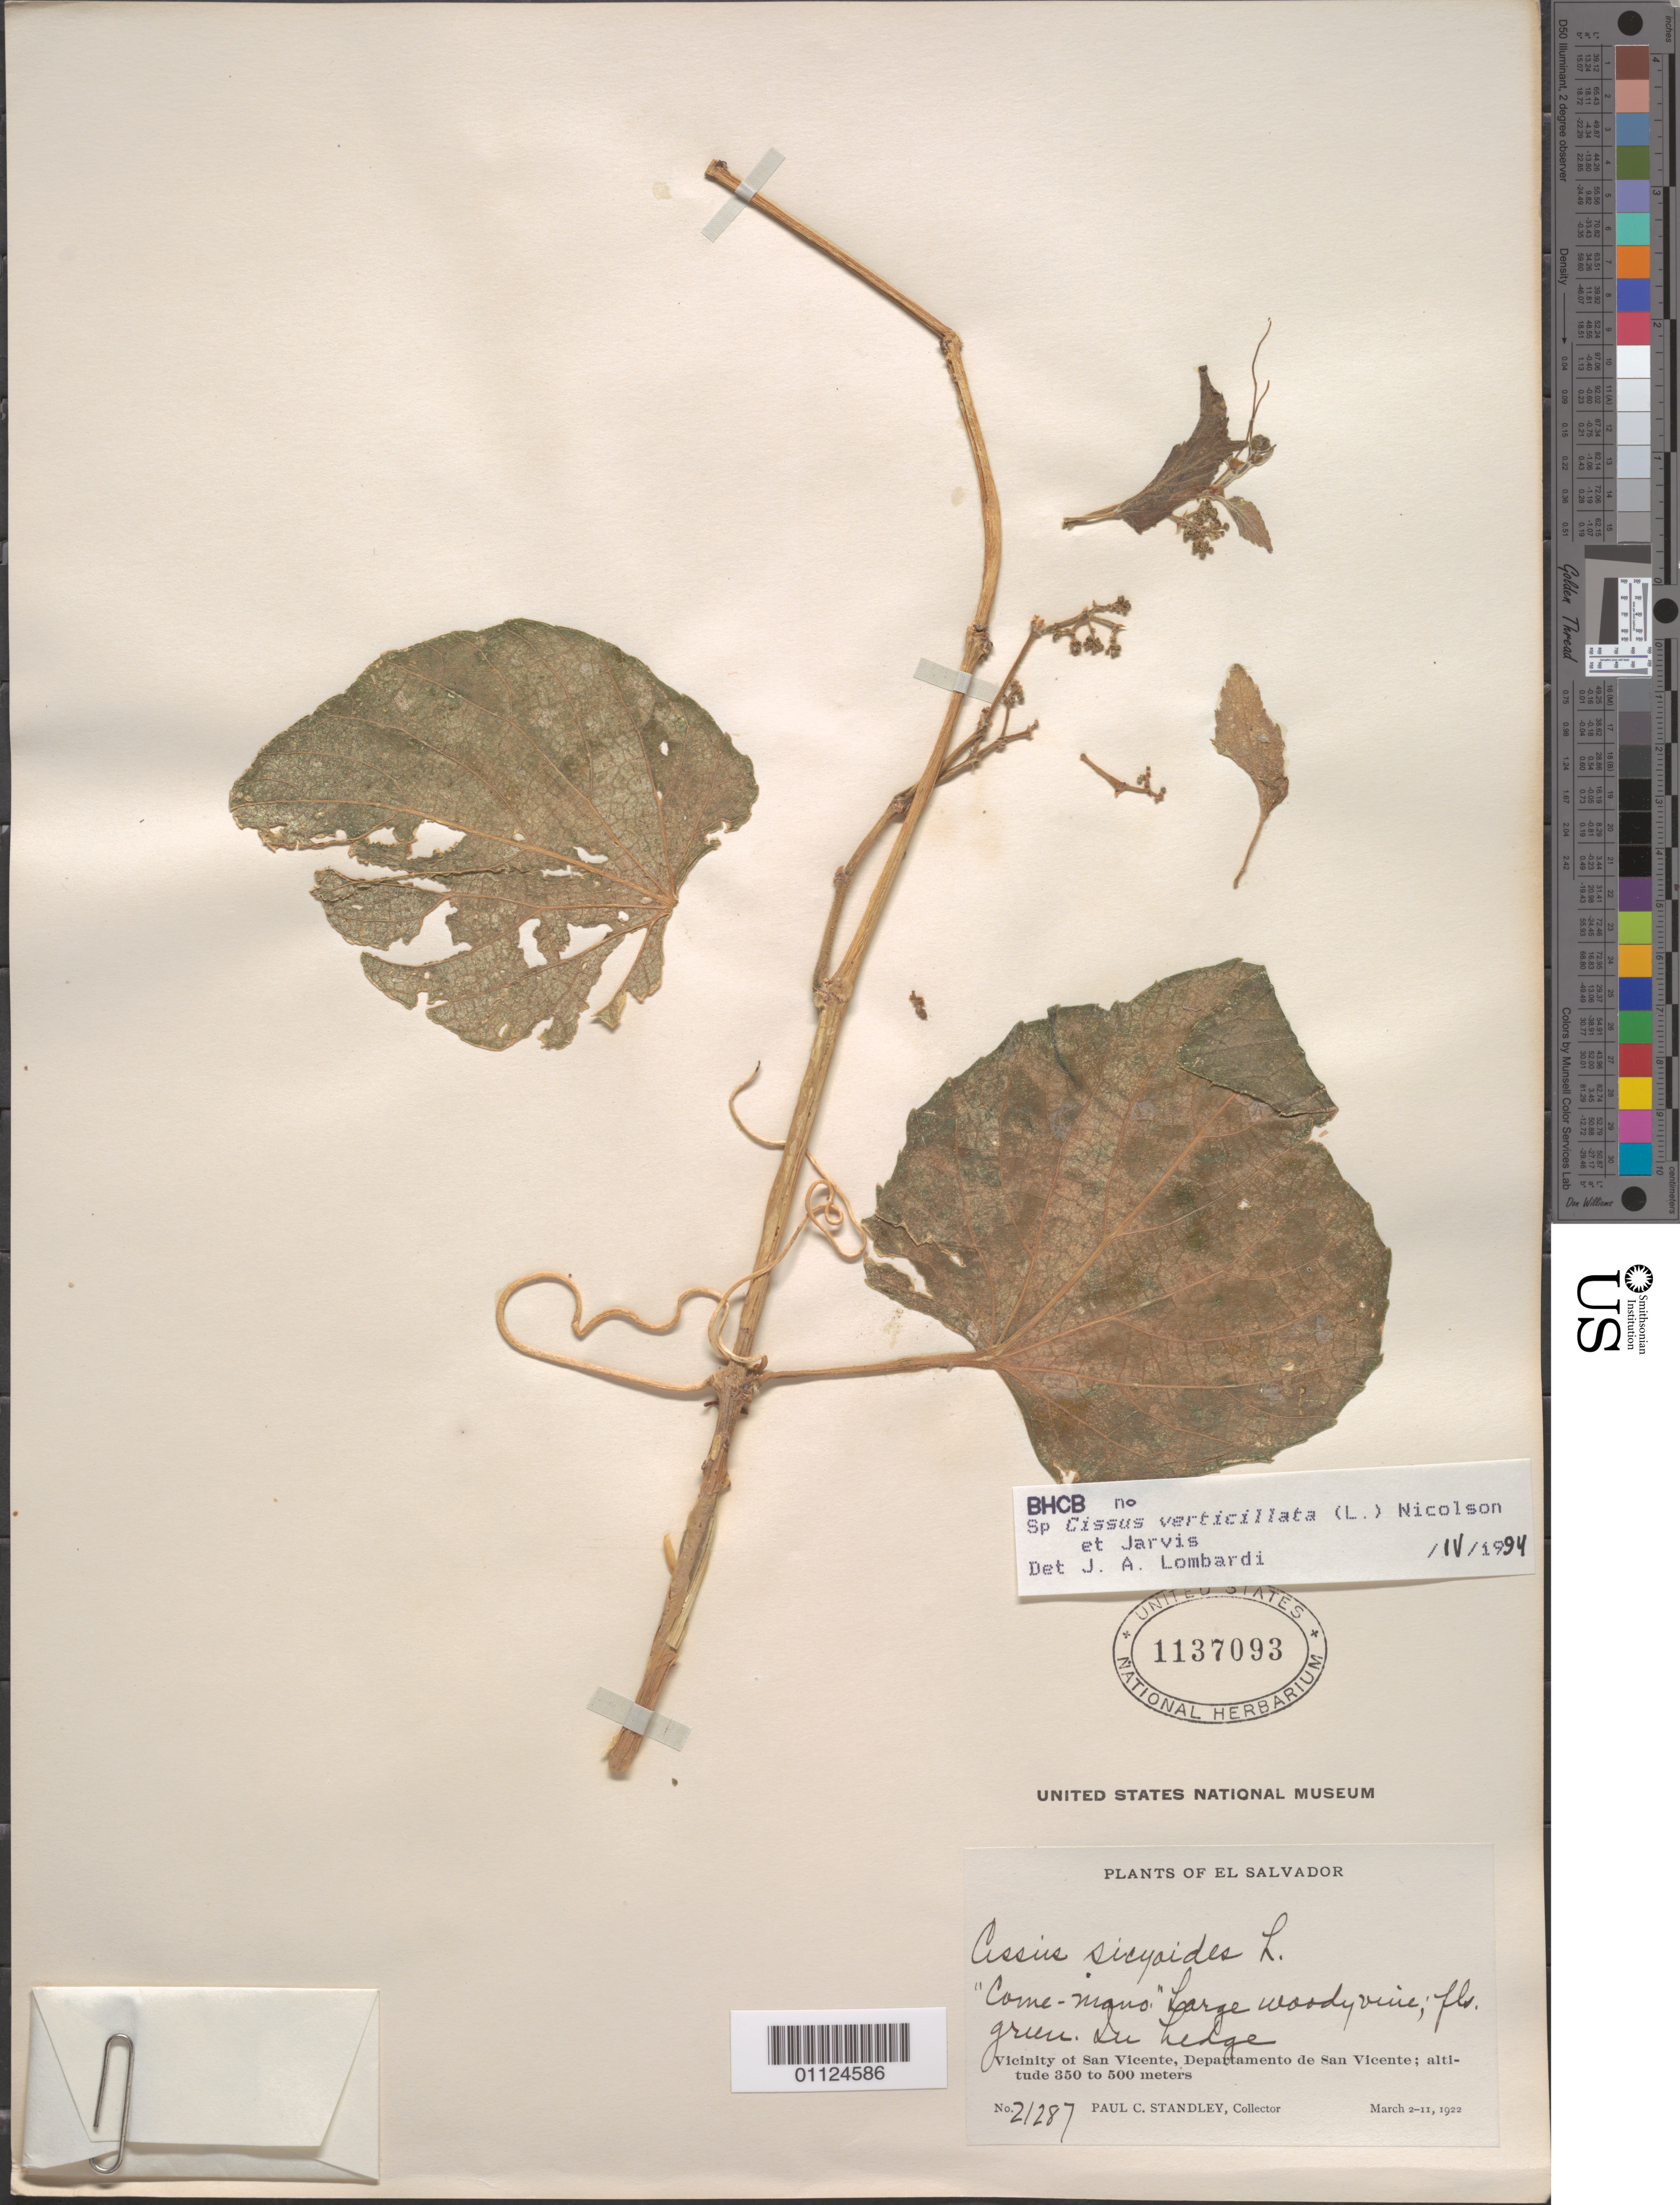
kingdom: Plantae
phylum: Tracheophyta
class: Magnoliopsida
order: Vitales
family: Vitaceae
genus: Cissus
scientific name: Cissus verticillata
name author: (L.) Nicolson & C.E. Jarvis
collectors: P. C. Standley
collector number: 21287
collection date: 1922-03-02/1922-03-11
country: El Salvador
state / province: San Vincente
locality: Vicinity of San Vicente.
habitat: Large woody vine.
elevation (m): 350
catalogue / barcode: US 1137093